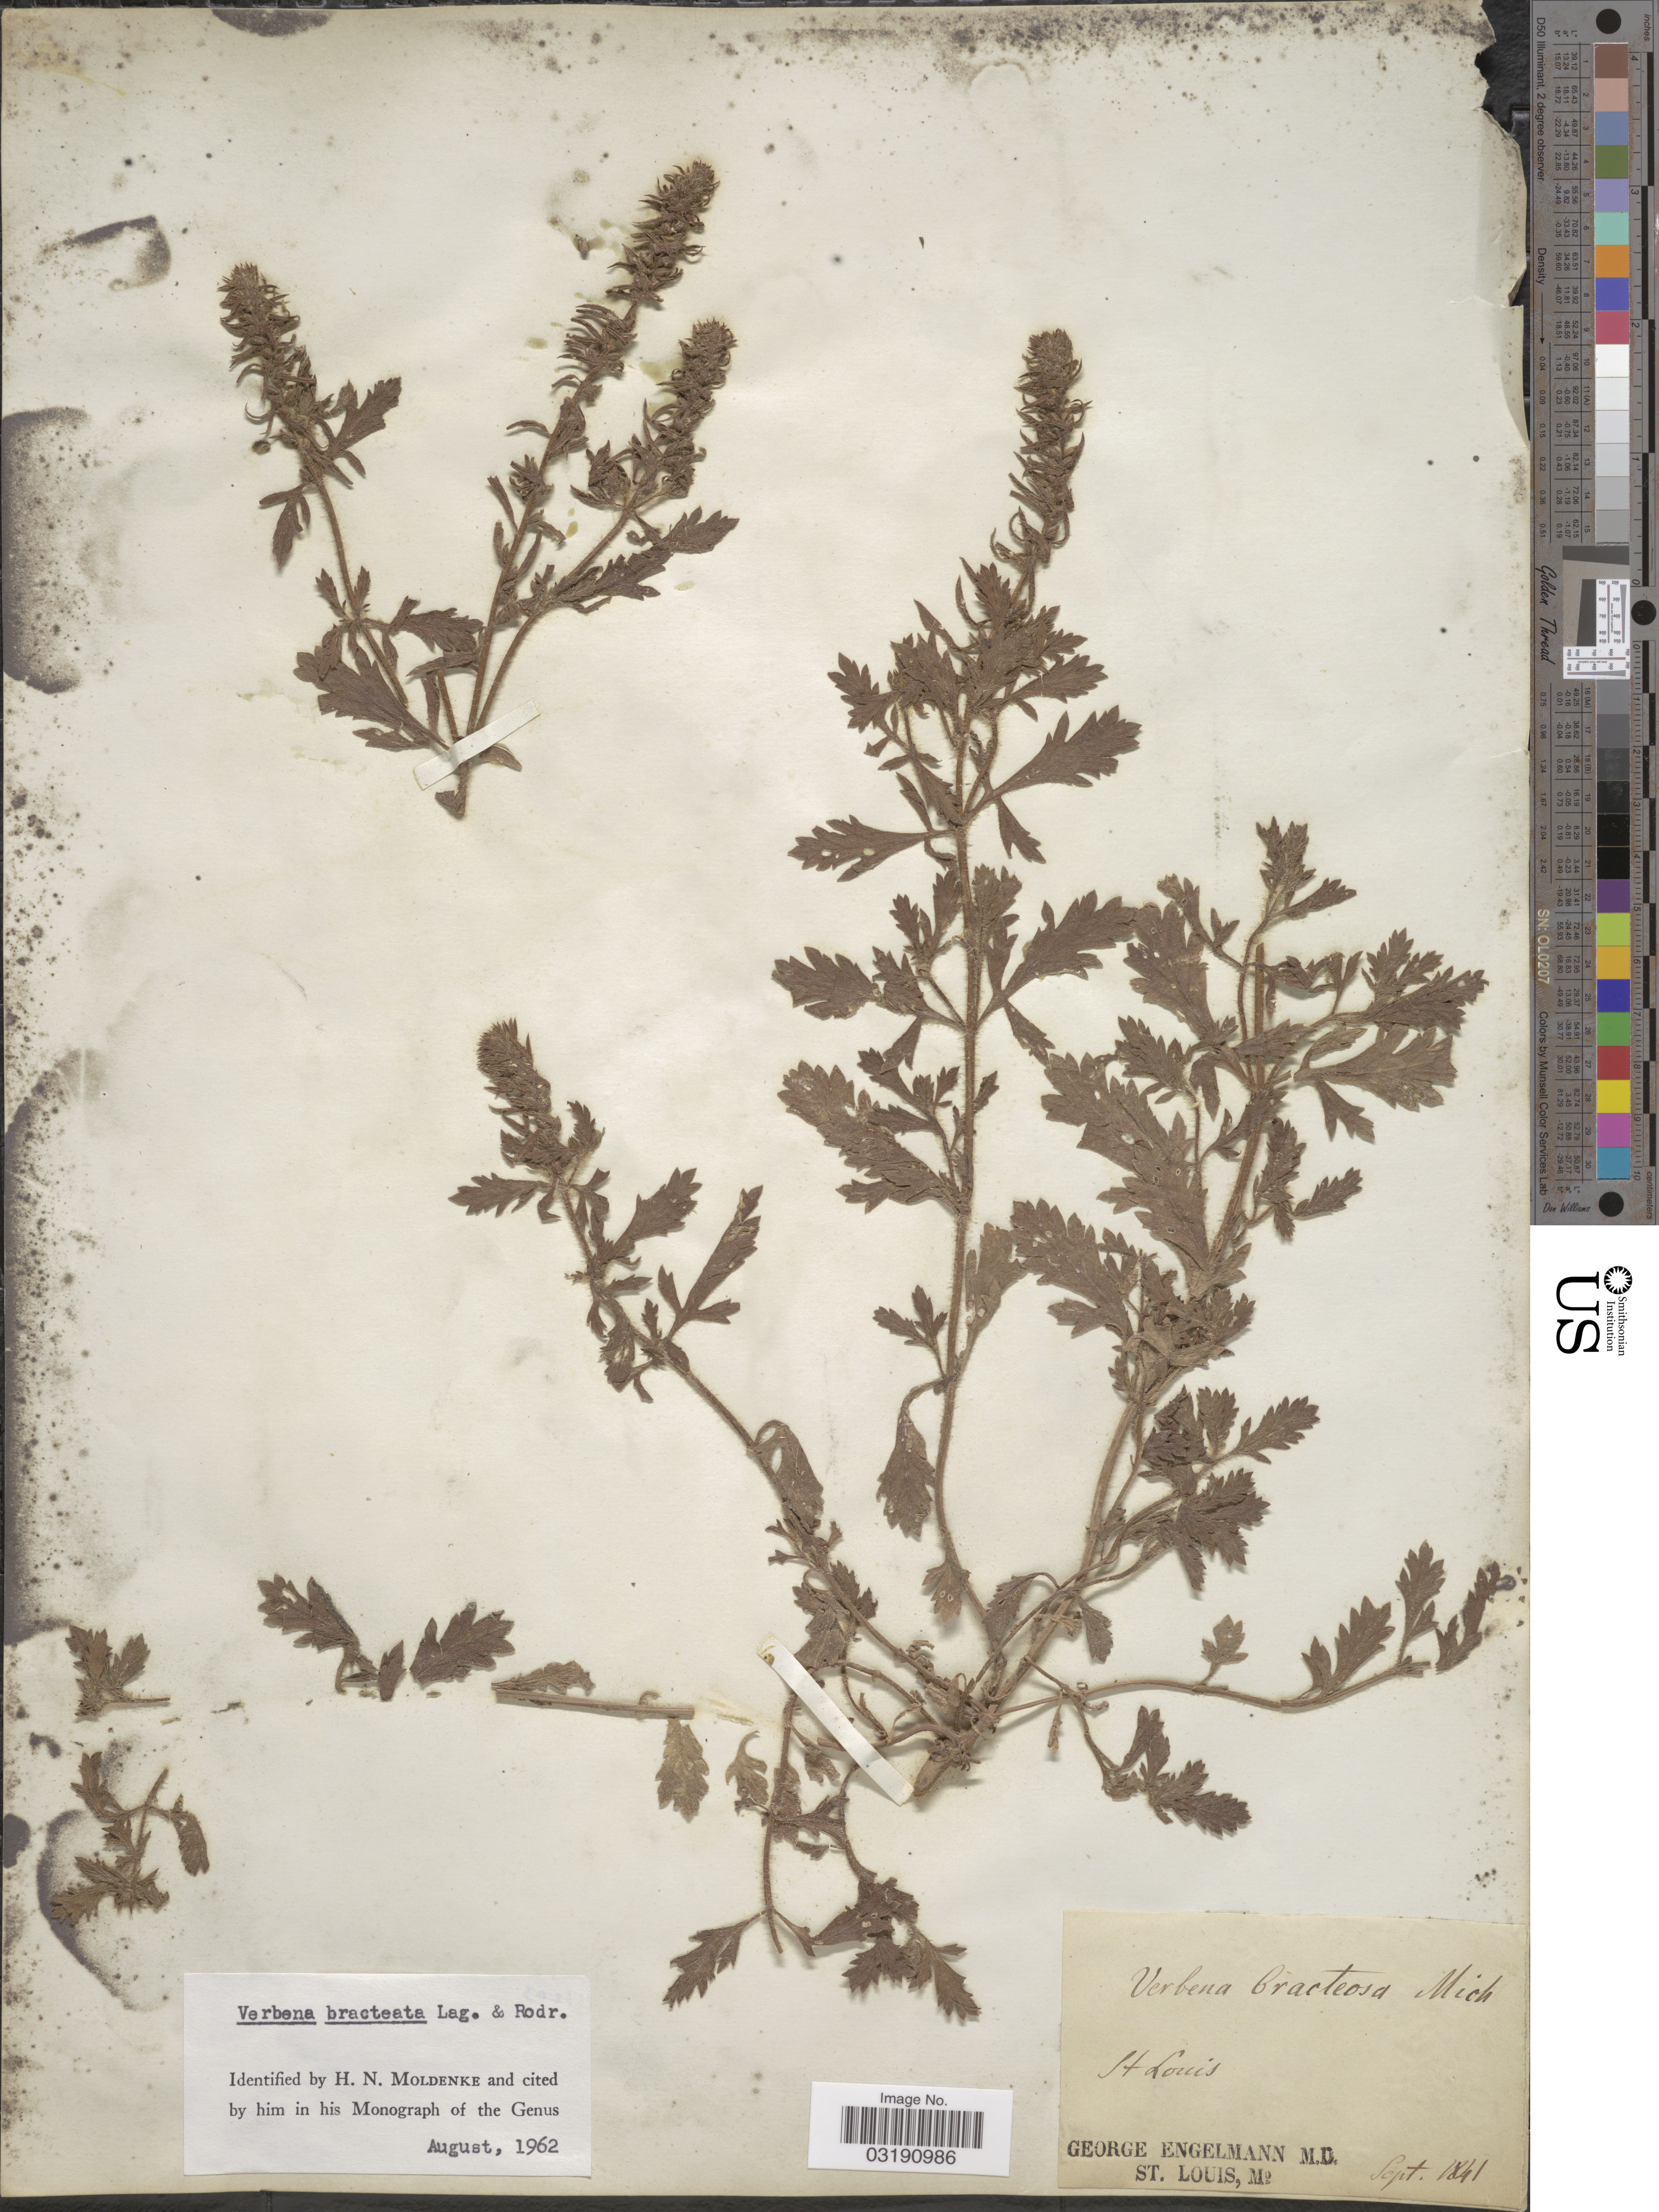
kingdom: Plantae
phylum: Tracheophyta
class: Magnoliopsida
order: Lamiales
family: Verbenaceae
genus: Verbena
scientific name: Verbena bracteata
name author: Cav. ex Lag. & Rodr.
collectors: G. Engelmann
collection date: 1841-09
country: United States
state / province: Missouri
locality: St Louis.